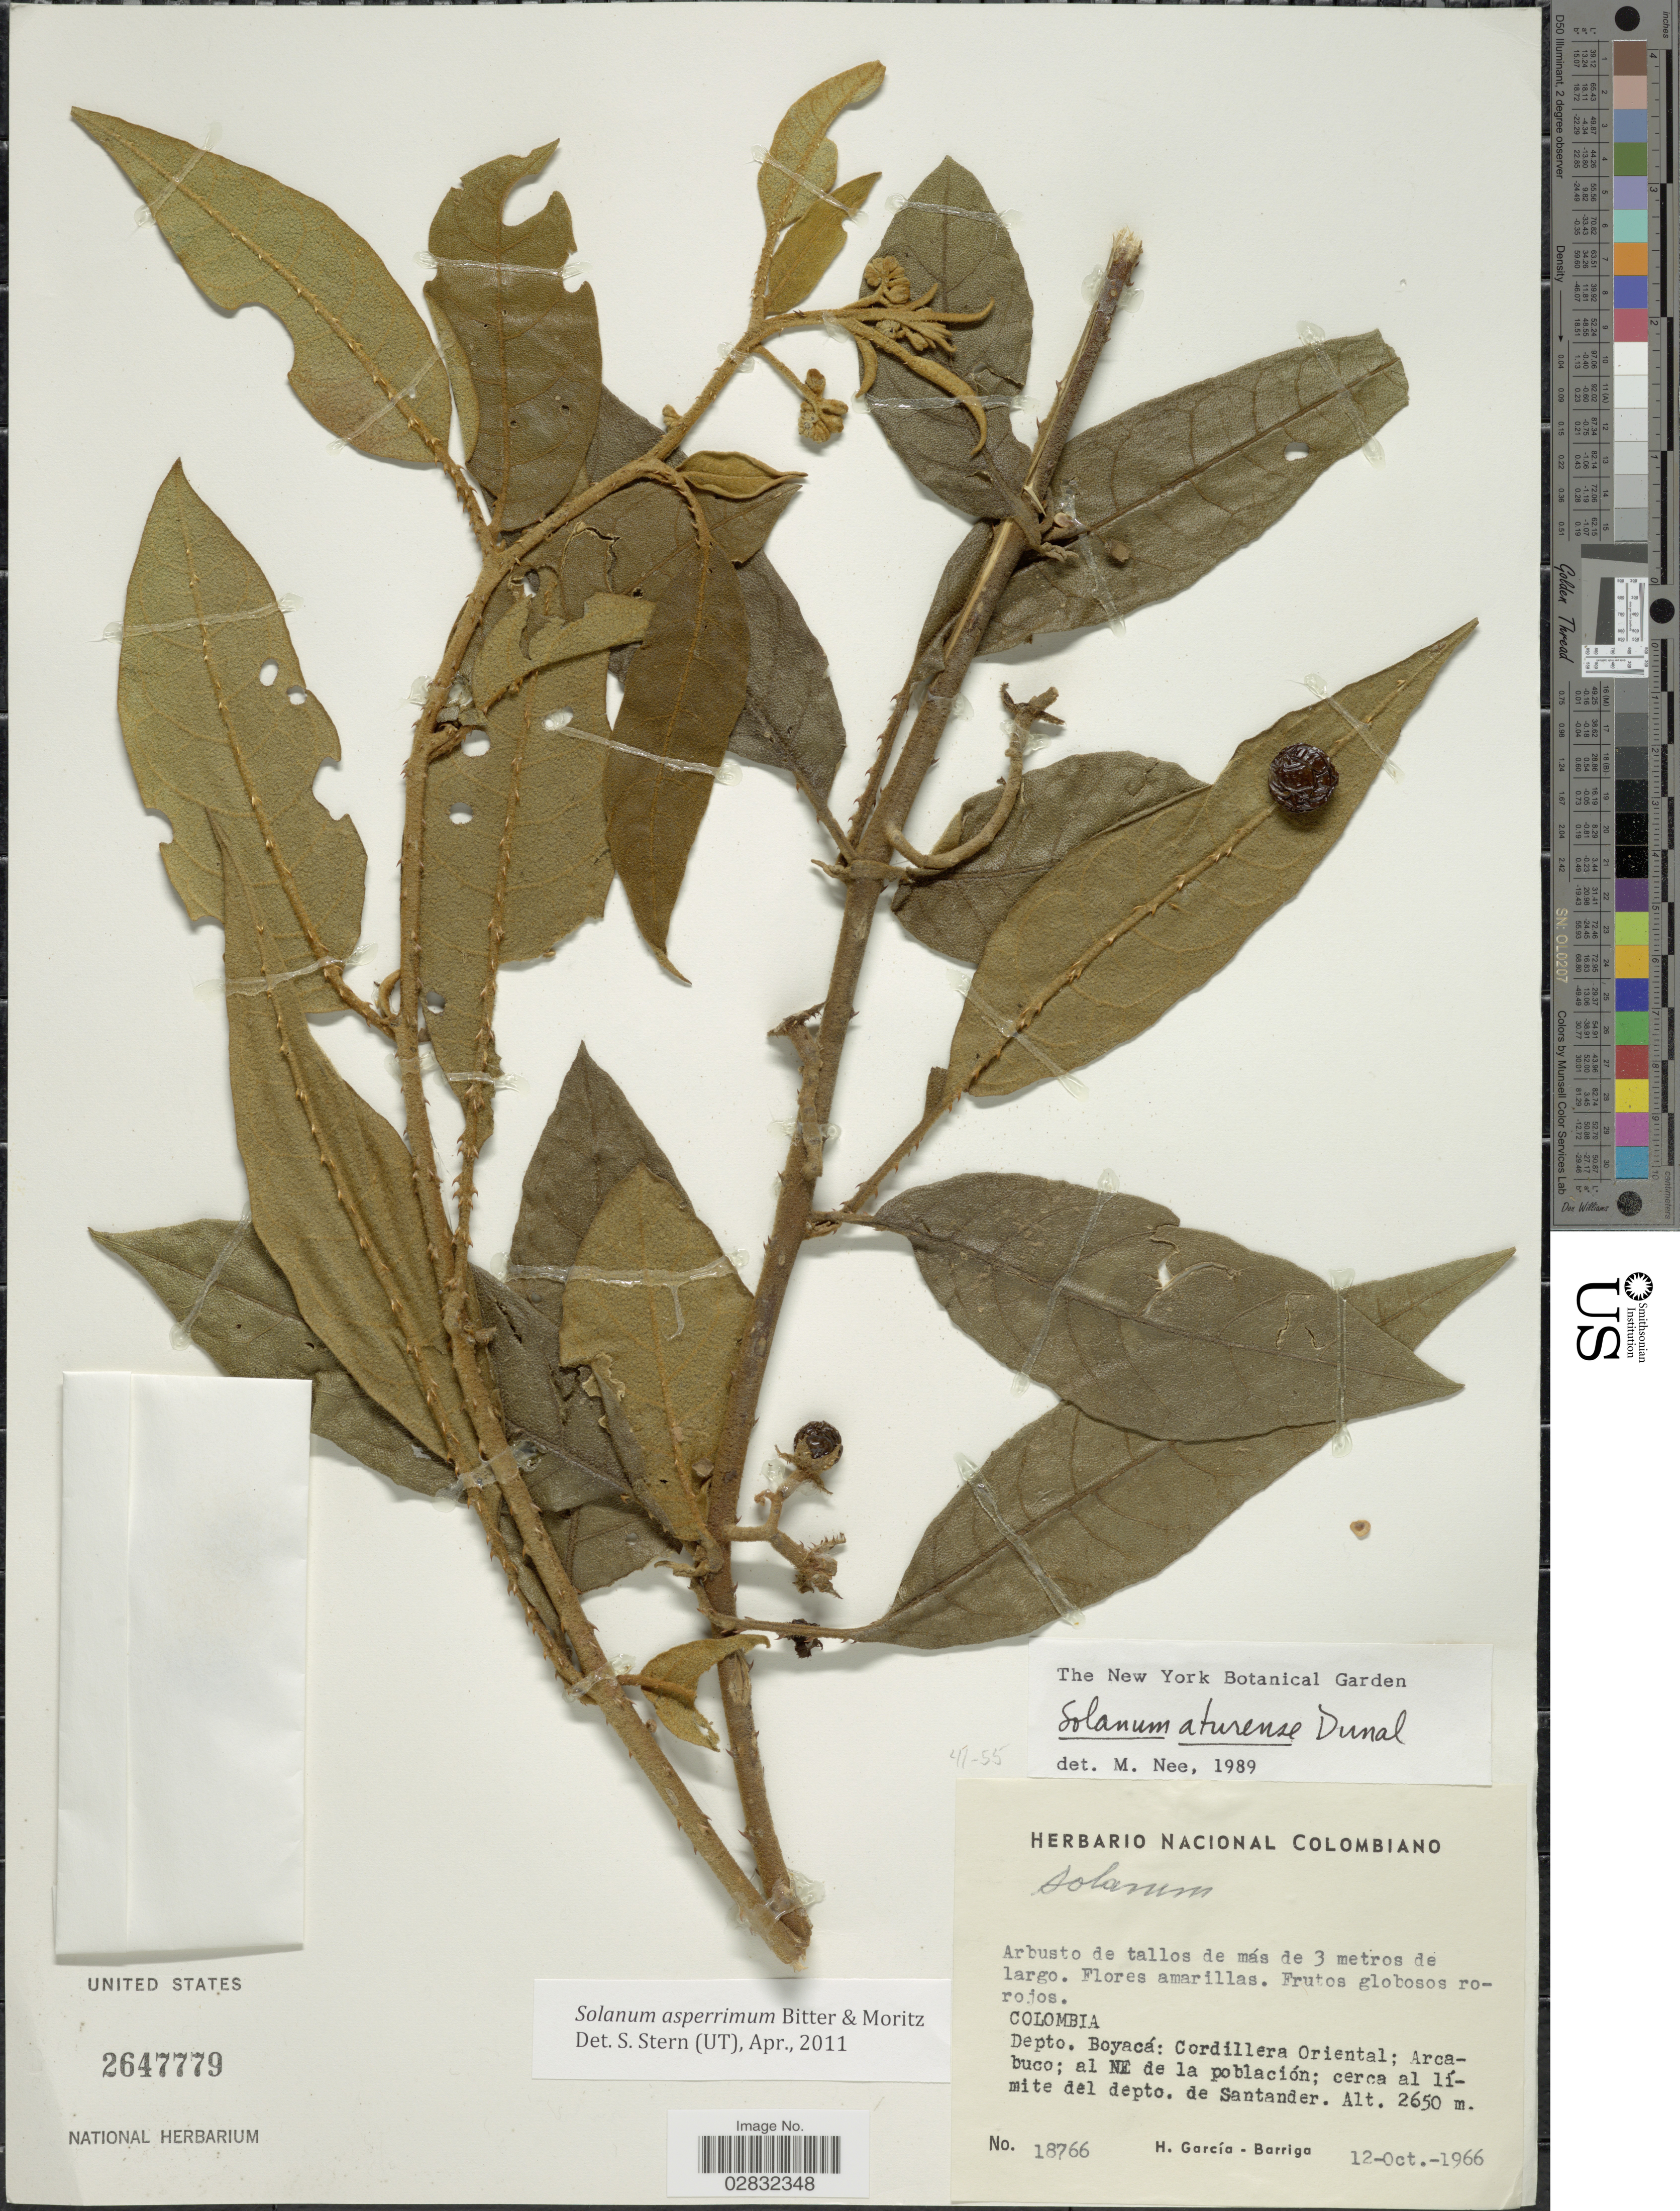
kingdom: Plantae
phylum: Tracheophyta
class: Magnoliopsida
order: Solanales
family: Solanaceae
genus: Solanum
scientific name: Solanum asperrimum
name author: Bitter & Moritz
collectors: H. García Barriga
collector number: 18766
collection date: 1966-10-12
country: Colombia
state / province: Boyacá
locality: Depto. Boyacá: Cordillera Oriental; Arcabuco; al NE de la población; cerca al límite del depto. de Santander.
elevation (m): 2650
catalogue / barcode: US 2647779